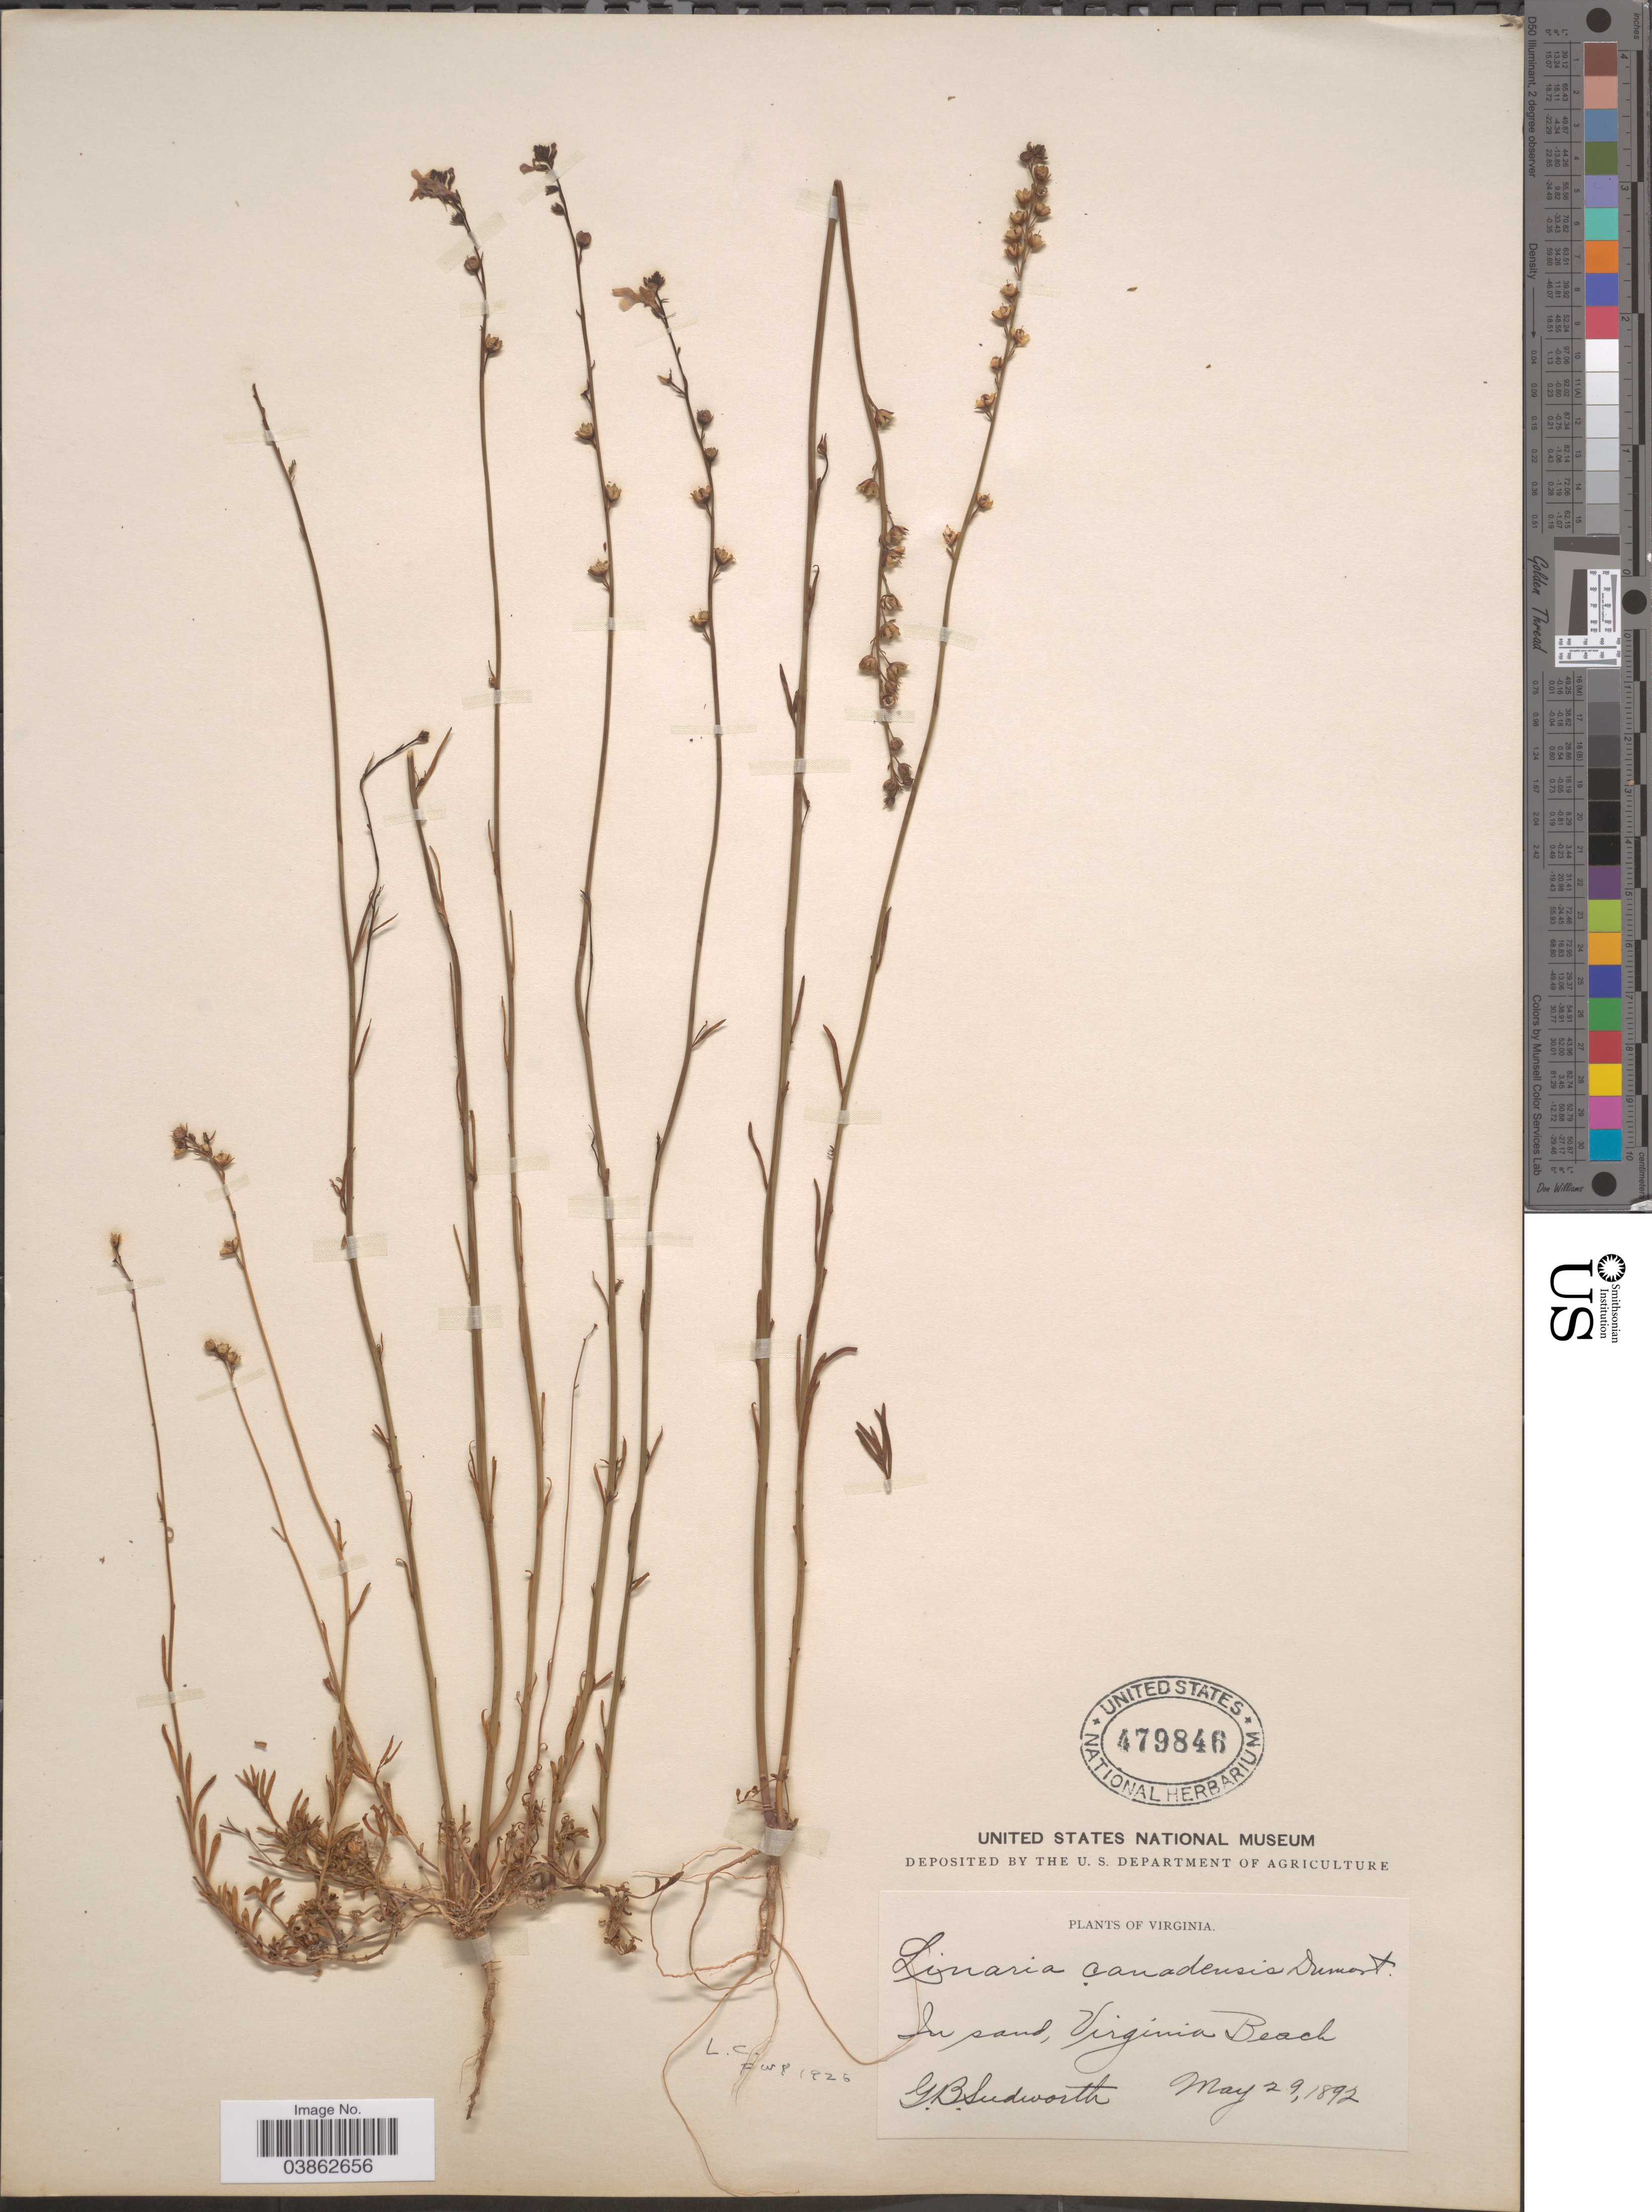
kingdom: Plantae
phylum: Tracheophyta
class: Magnoliopsida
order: Lamiales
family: Plantaginaceae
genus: Linaria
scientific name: Linaria canadensis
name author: (L.) Dum. Cours.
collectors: G. B. Sudworth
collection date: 1892-05-29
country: United States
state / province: Virginia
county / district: City of Virginia Beach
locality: Virginia Beach.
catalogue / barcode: US 479846